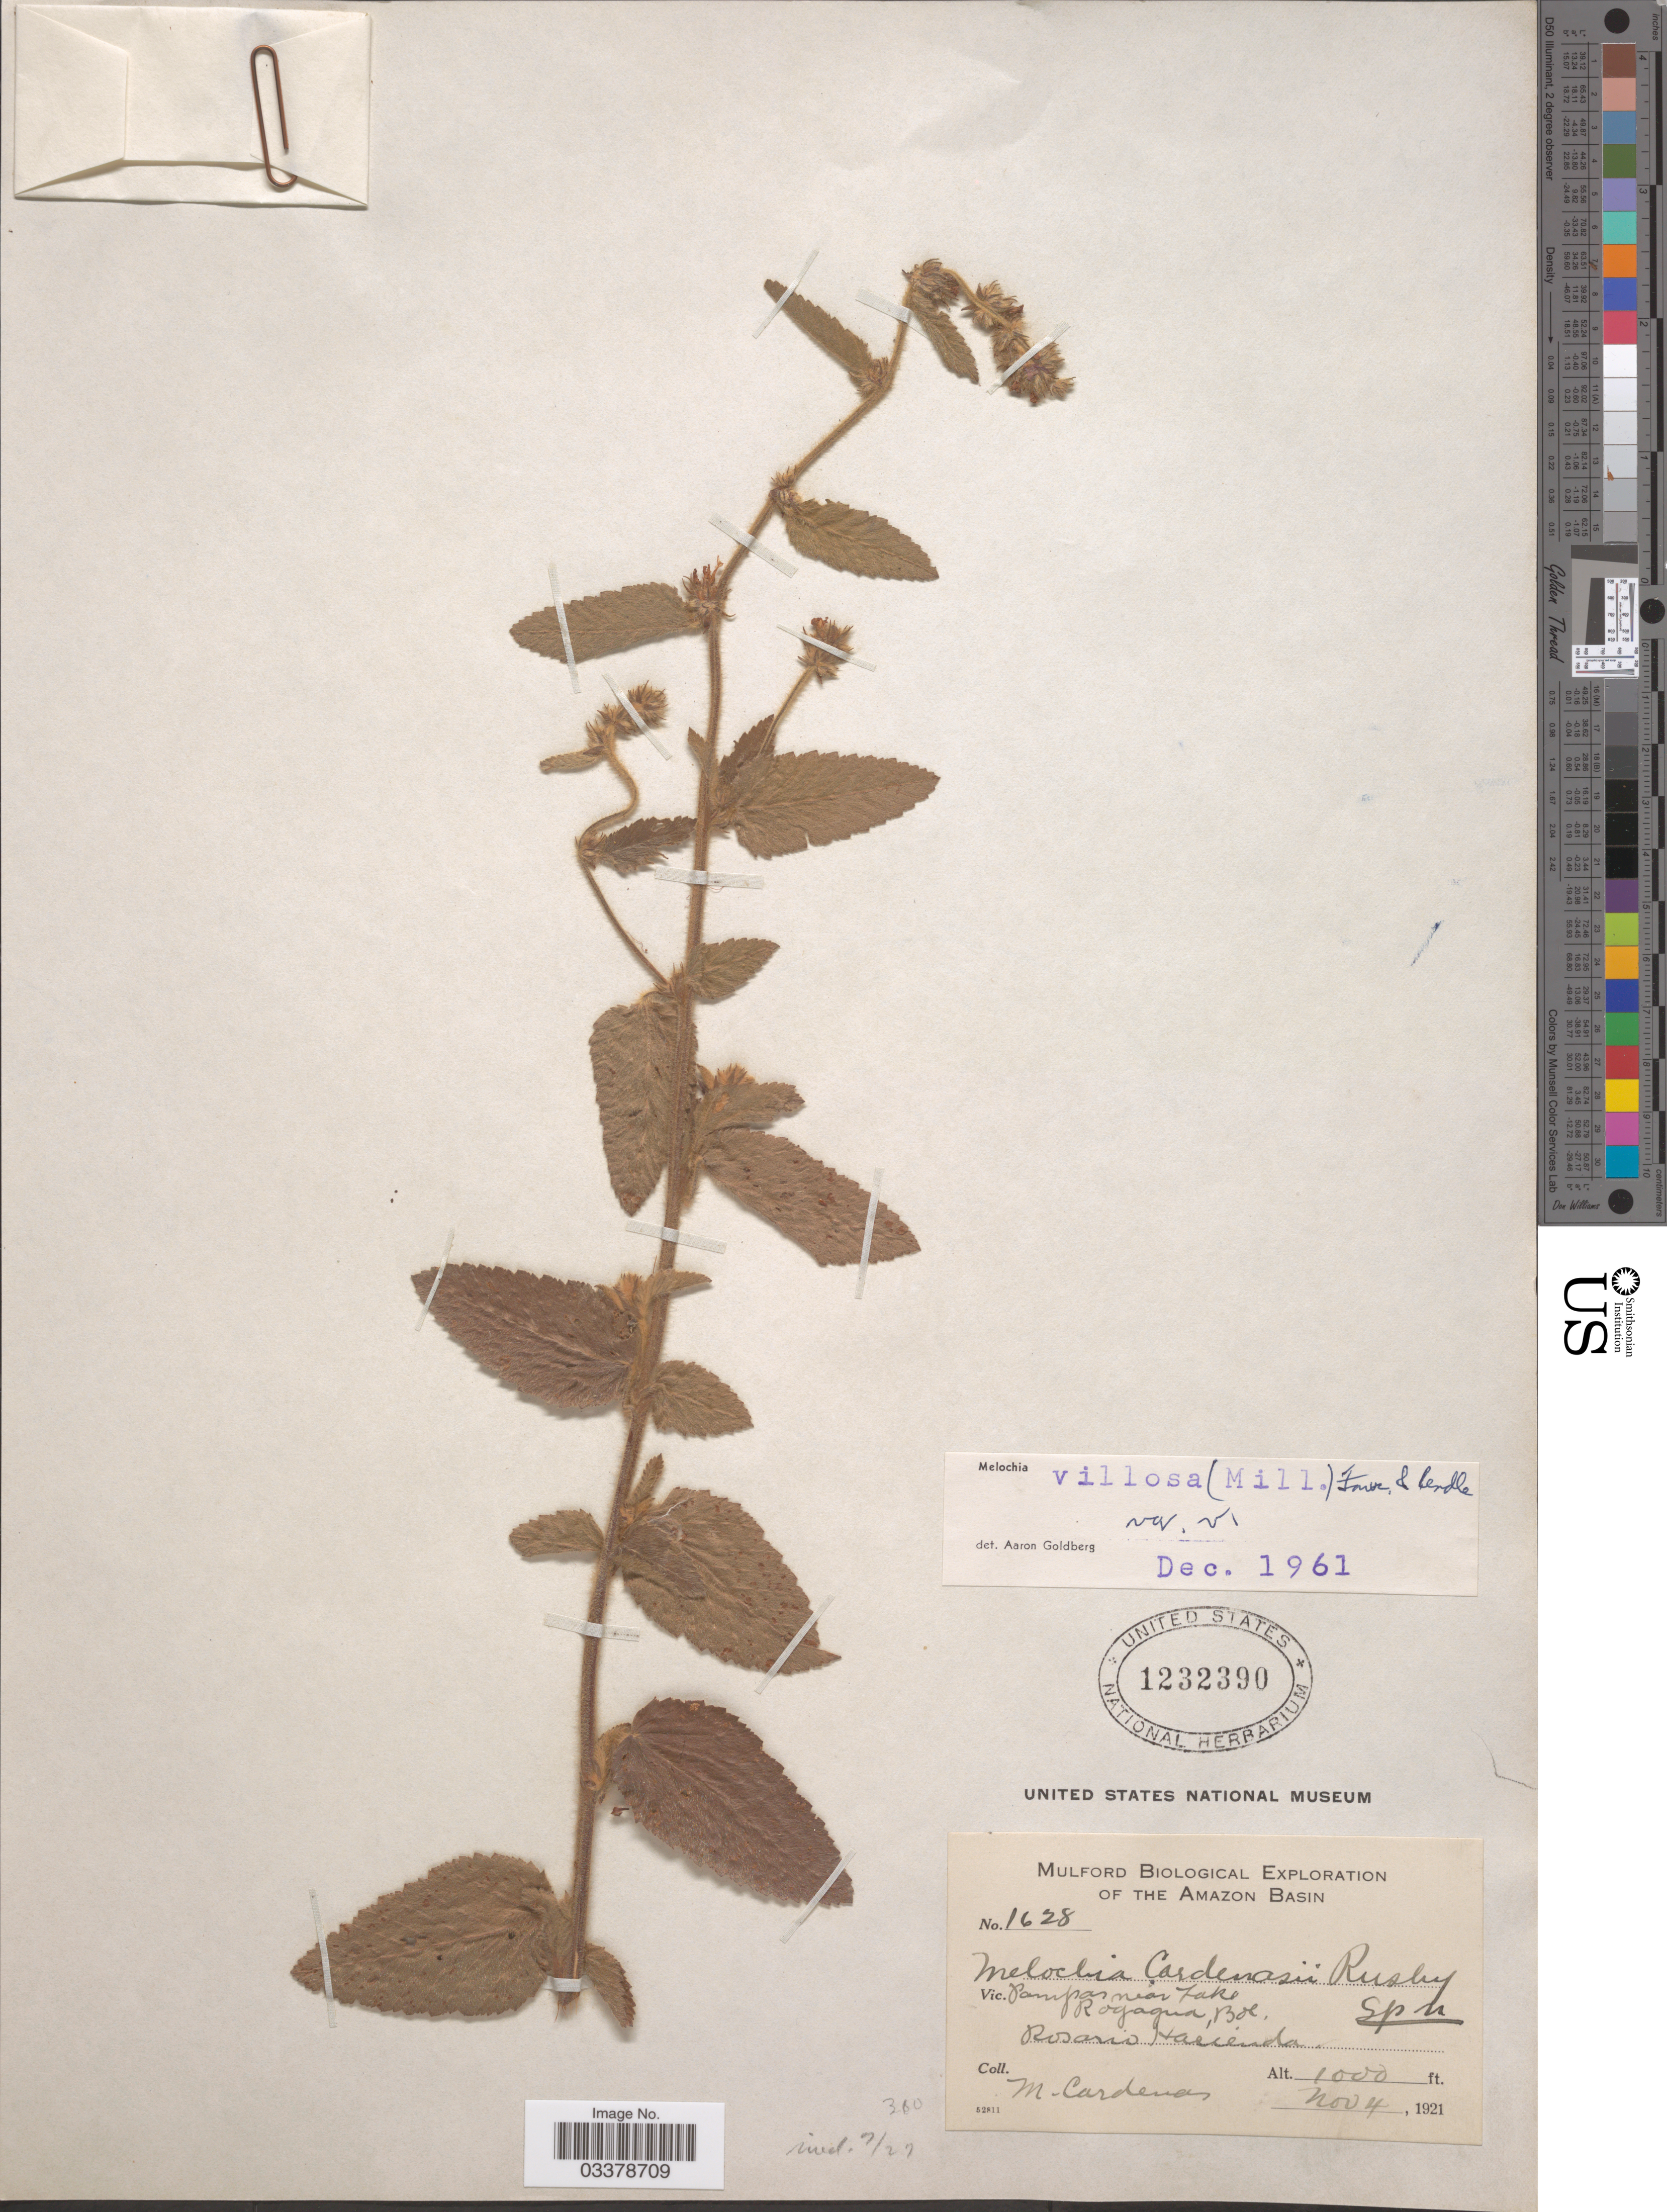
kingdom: Plantae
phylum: Tracheophyta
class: Magnoliopsida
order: Malvales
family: Malvaceae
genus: Melochia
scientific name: Melochia spicata var. spicata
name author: (L.) Fryxell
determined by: Dorr, L. J., (BOT), Smithsonian Institution - National Museum of Natural History (UNITED STATES)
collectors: M. Cárdenas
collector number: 1628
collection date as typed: Nov. 4, 1921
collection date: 1921-11-04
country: Bolivia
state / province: Beni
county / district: José Ballivián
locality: Pampas near Lake Rogagua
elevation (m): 305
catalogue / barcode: US 1232390